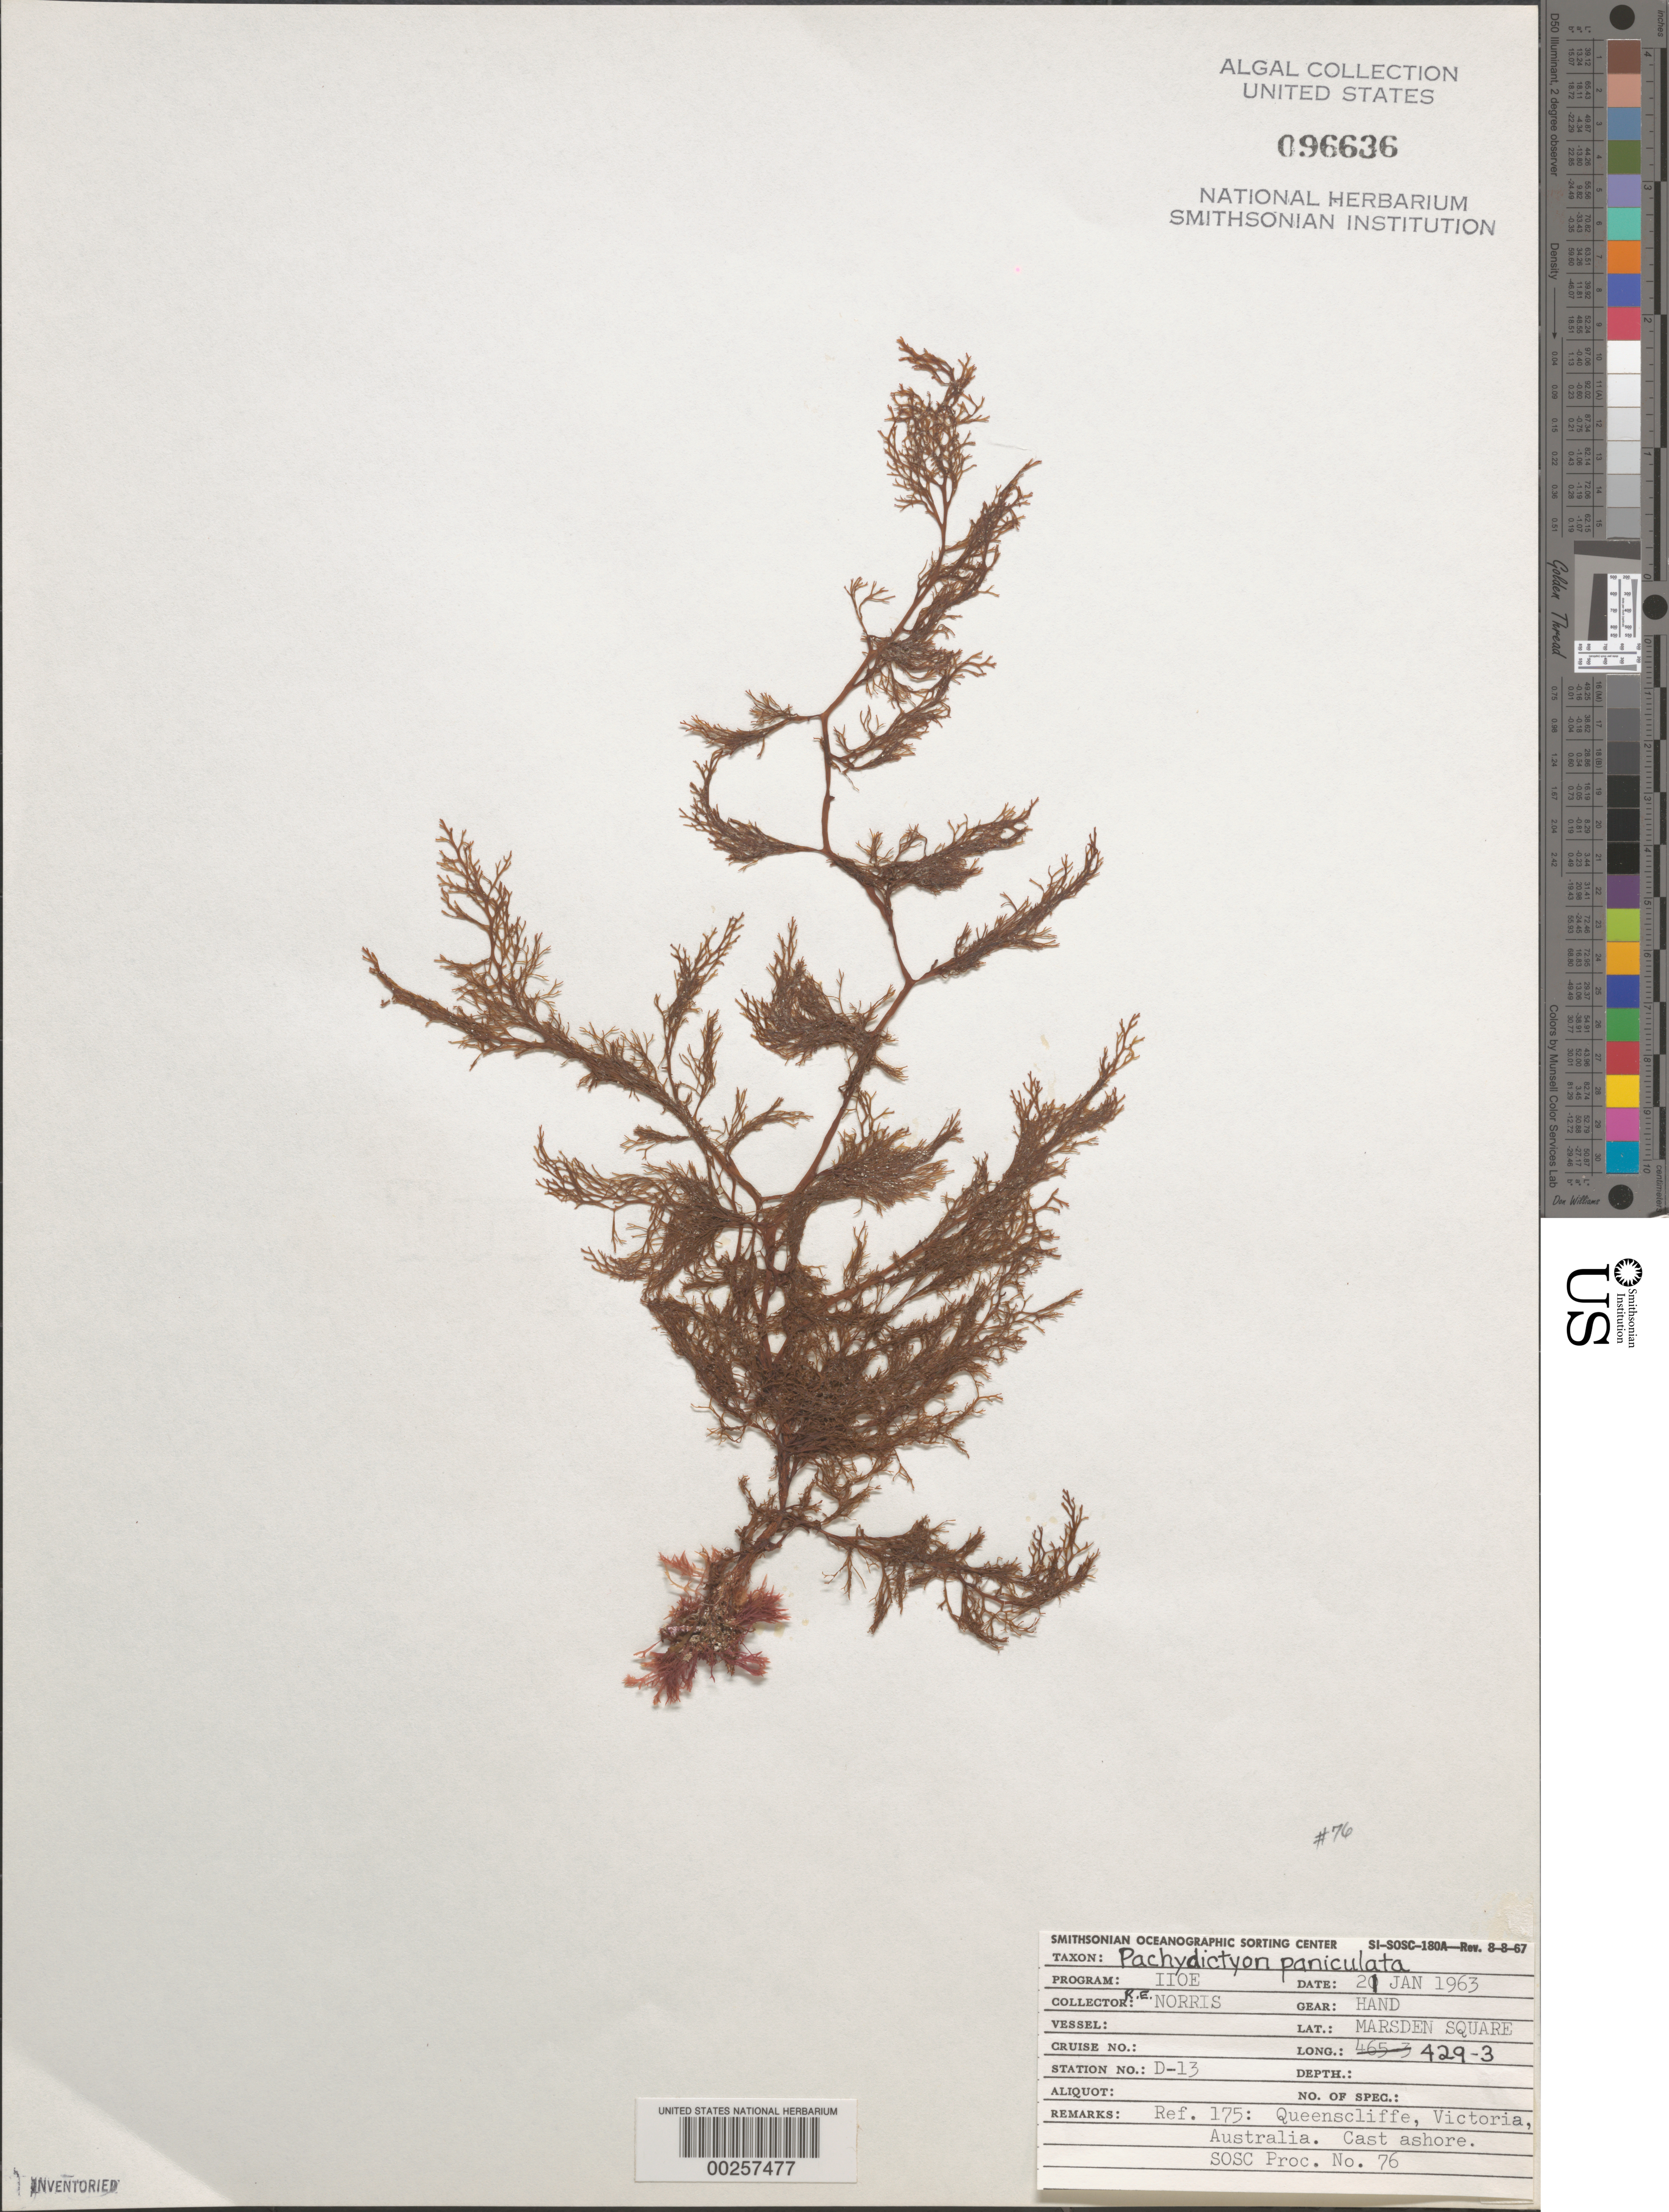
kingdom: Chromista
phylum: Ochrophyta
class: Phaeophyceae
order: Dictyotales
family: Dictyotaceae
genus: Dictyota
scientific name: Dictyota paniculata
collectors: R. E. Norris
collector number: Station D-13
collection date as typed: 21 Jan 1963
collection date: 1963-01-21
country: Australia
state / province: Victoria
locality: Queenscliffe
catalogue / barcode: US 96636